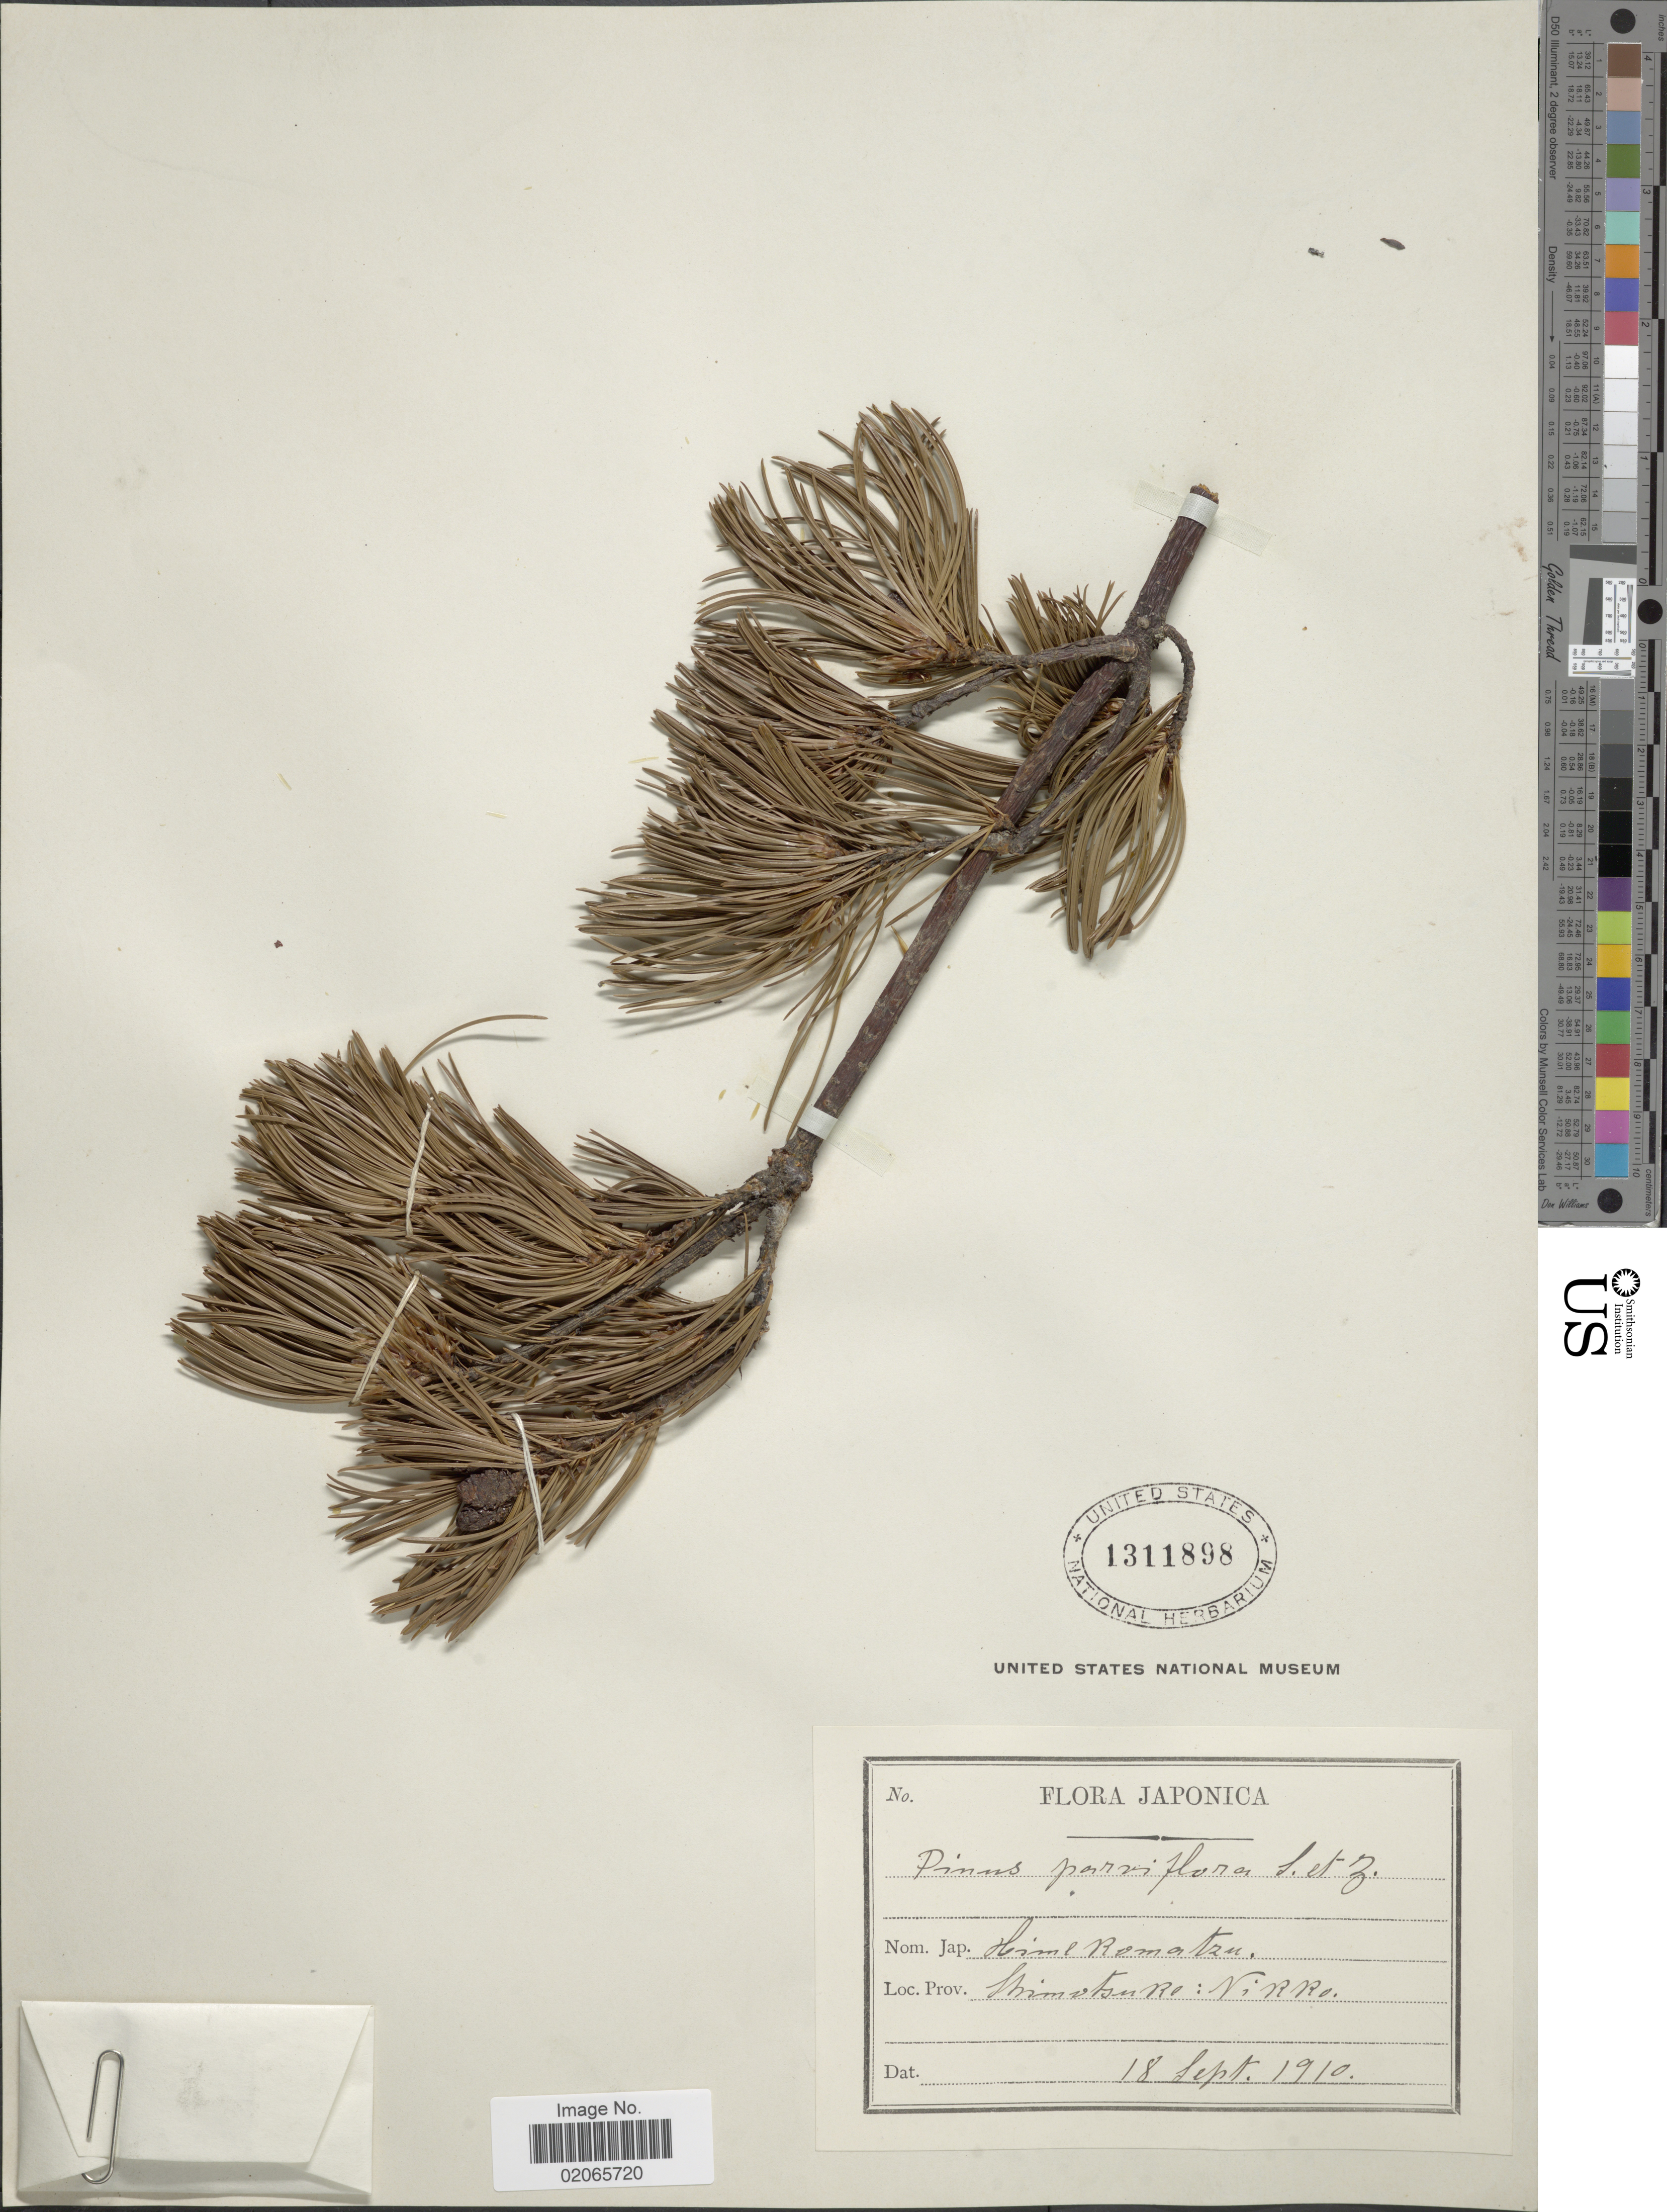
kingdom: Plantae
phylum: Tracheophyta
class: Pinopsida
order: Pinales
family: Pinaceae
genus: Pinus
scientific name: Pinus parviflora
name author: Siebold & Zucc.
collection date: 1910-09-18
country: Japan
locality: Shimotsuro, Virro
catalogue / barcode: US 1311898